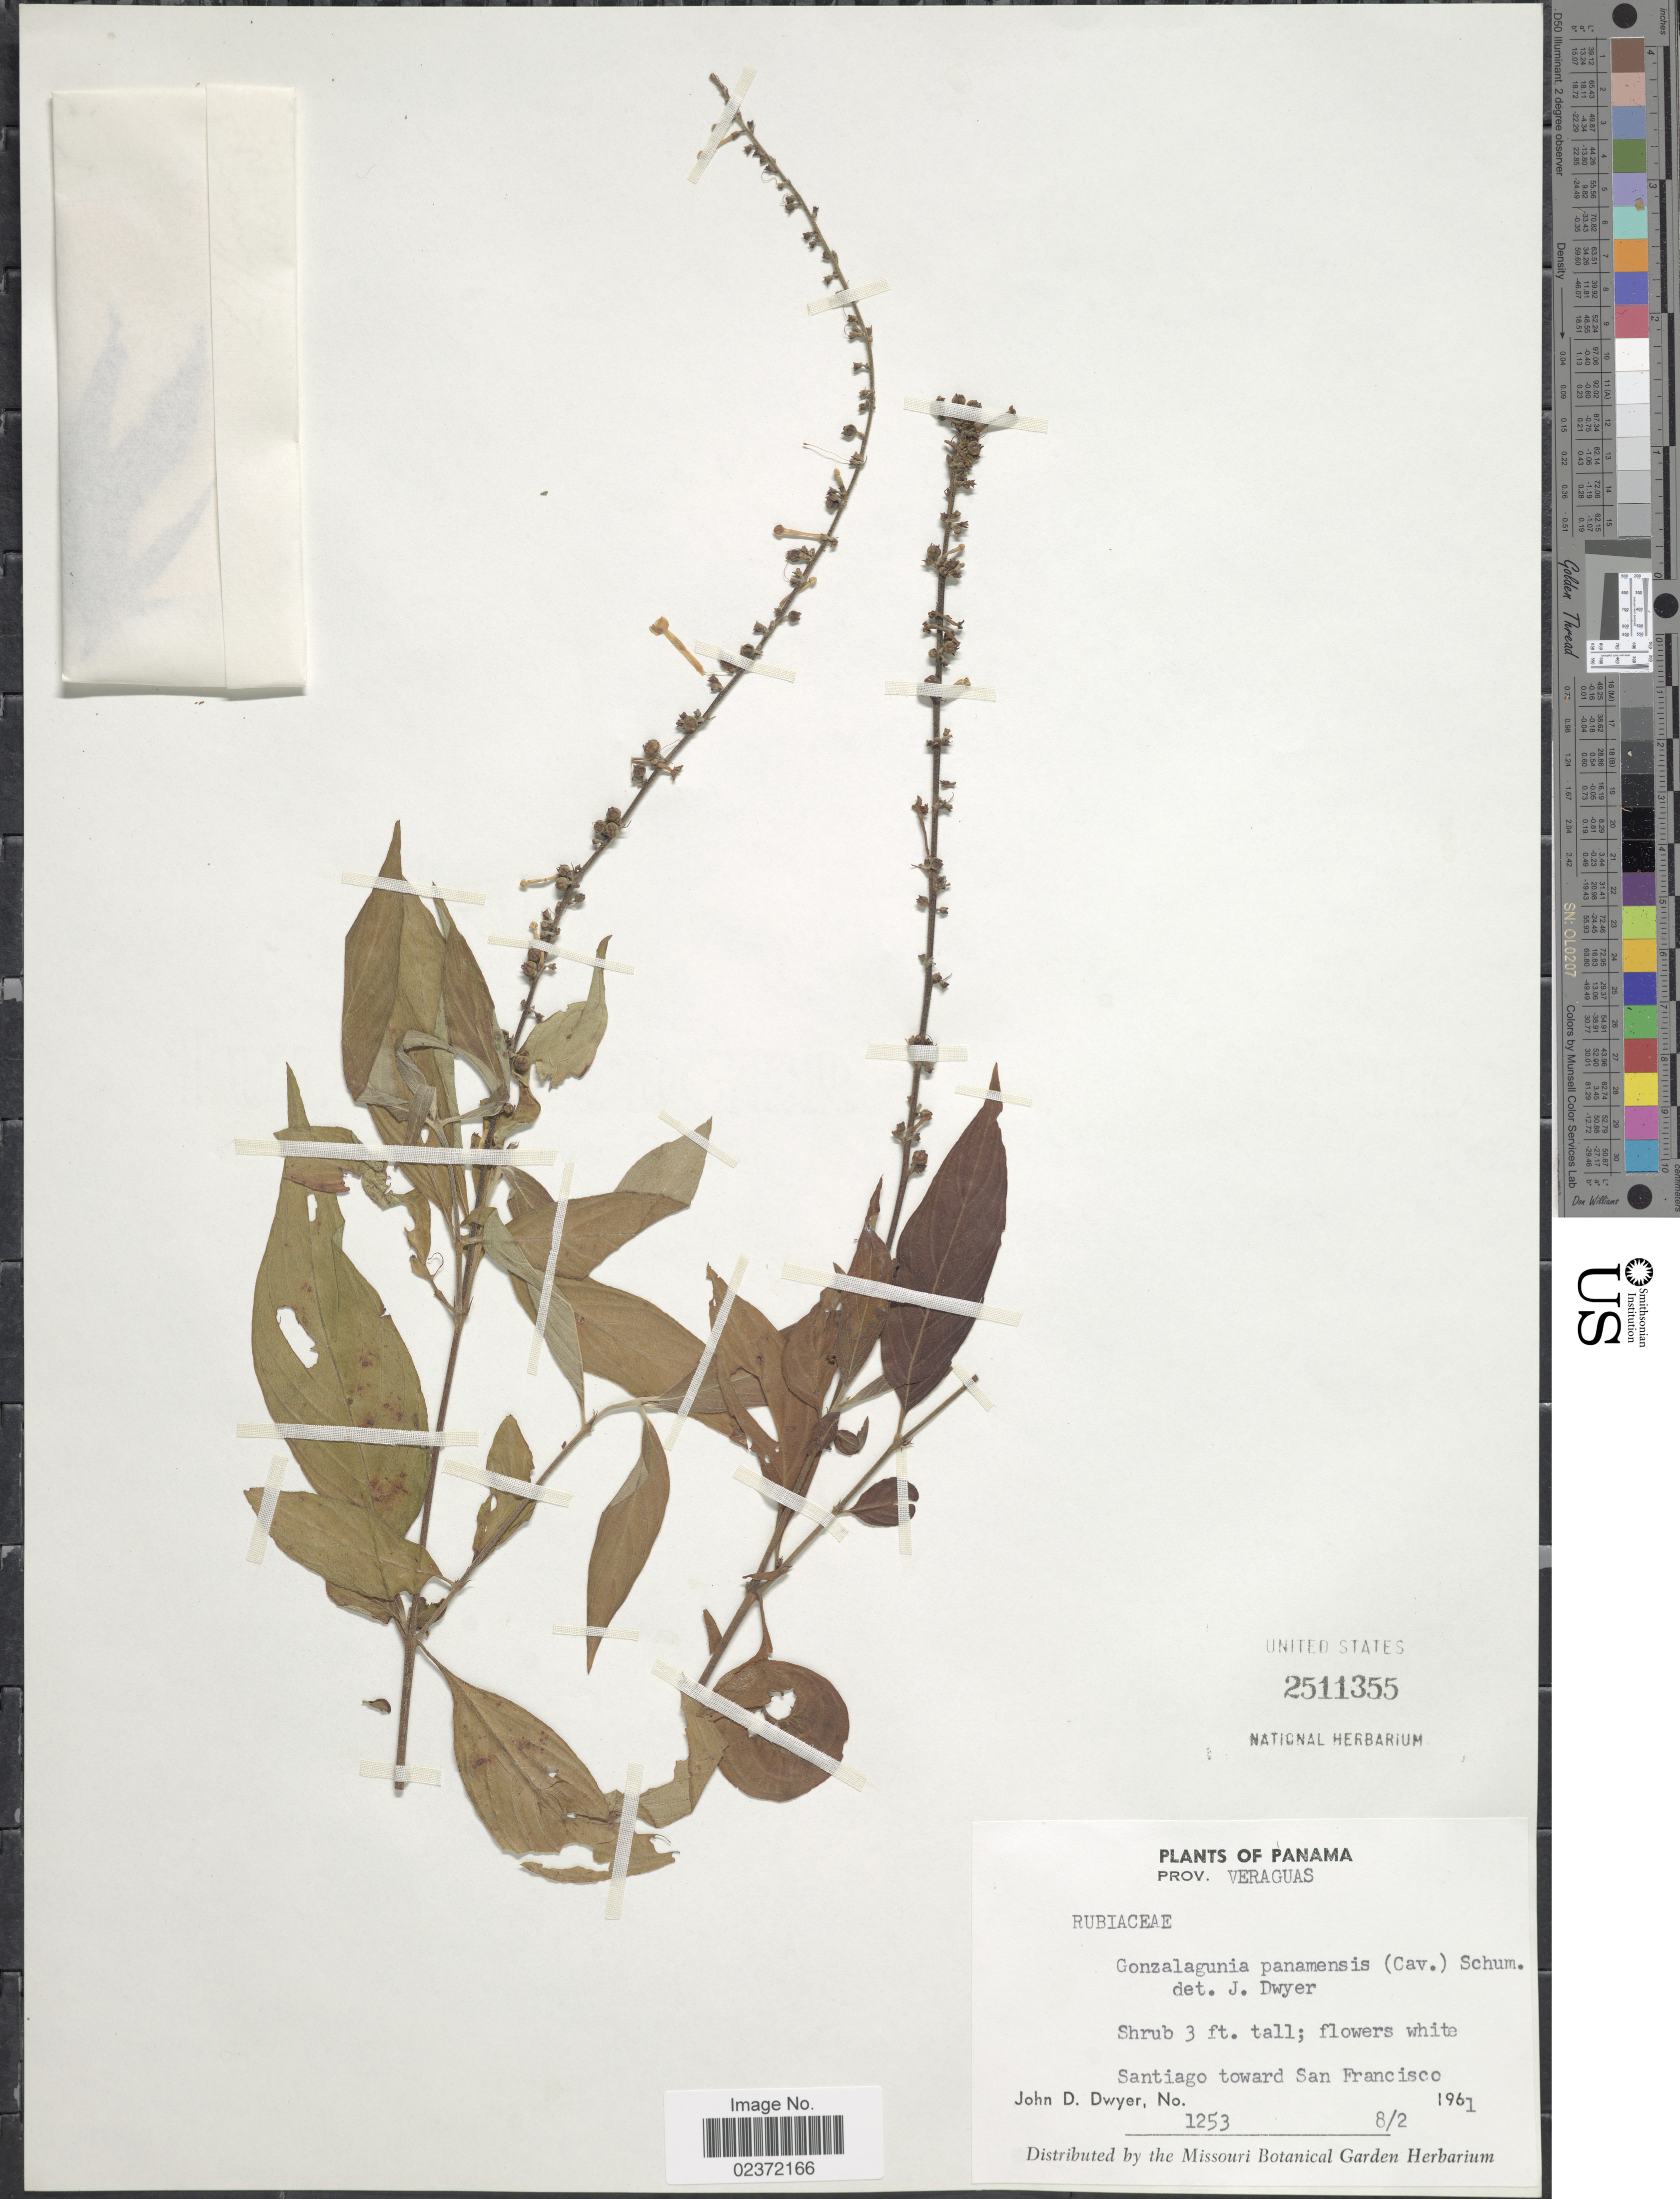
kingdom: Plantae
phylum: Tracheophyta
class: Magnoliopsida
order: Gentianales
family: Rubiaceae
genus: Gonzalagunia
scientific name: Gonzalagunia panamensis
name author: (Cav.) K. Schum.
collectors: J. D. Dwyer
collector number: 1253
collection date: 1961-02-08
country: Panama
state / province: Veraguas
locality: Santiago toward San Francisco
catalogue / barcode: US 2511355